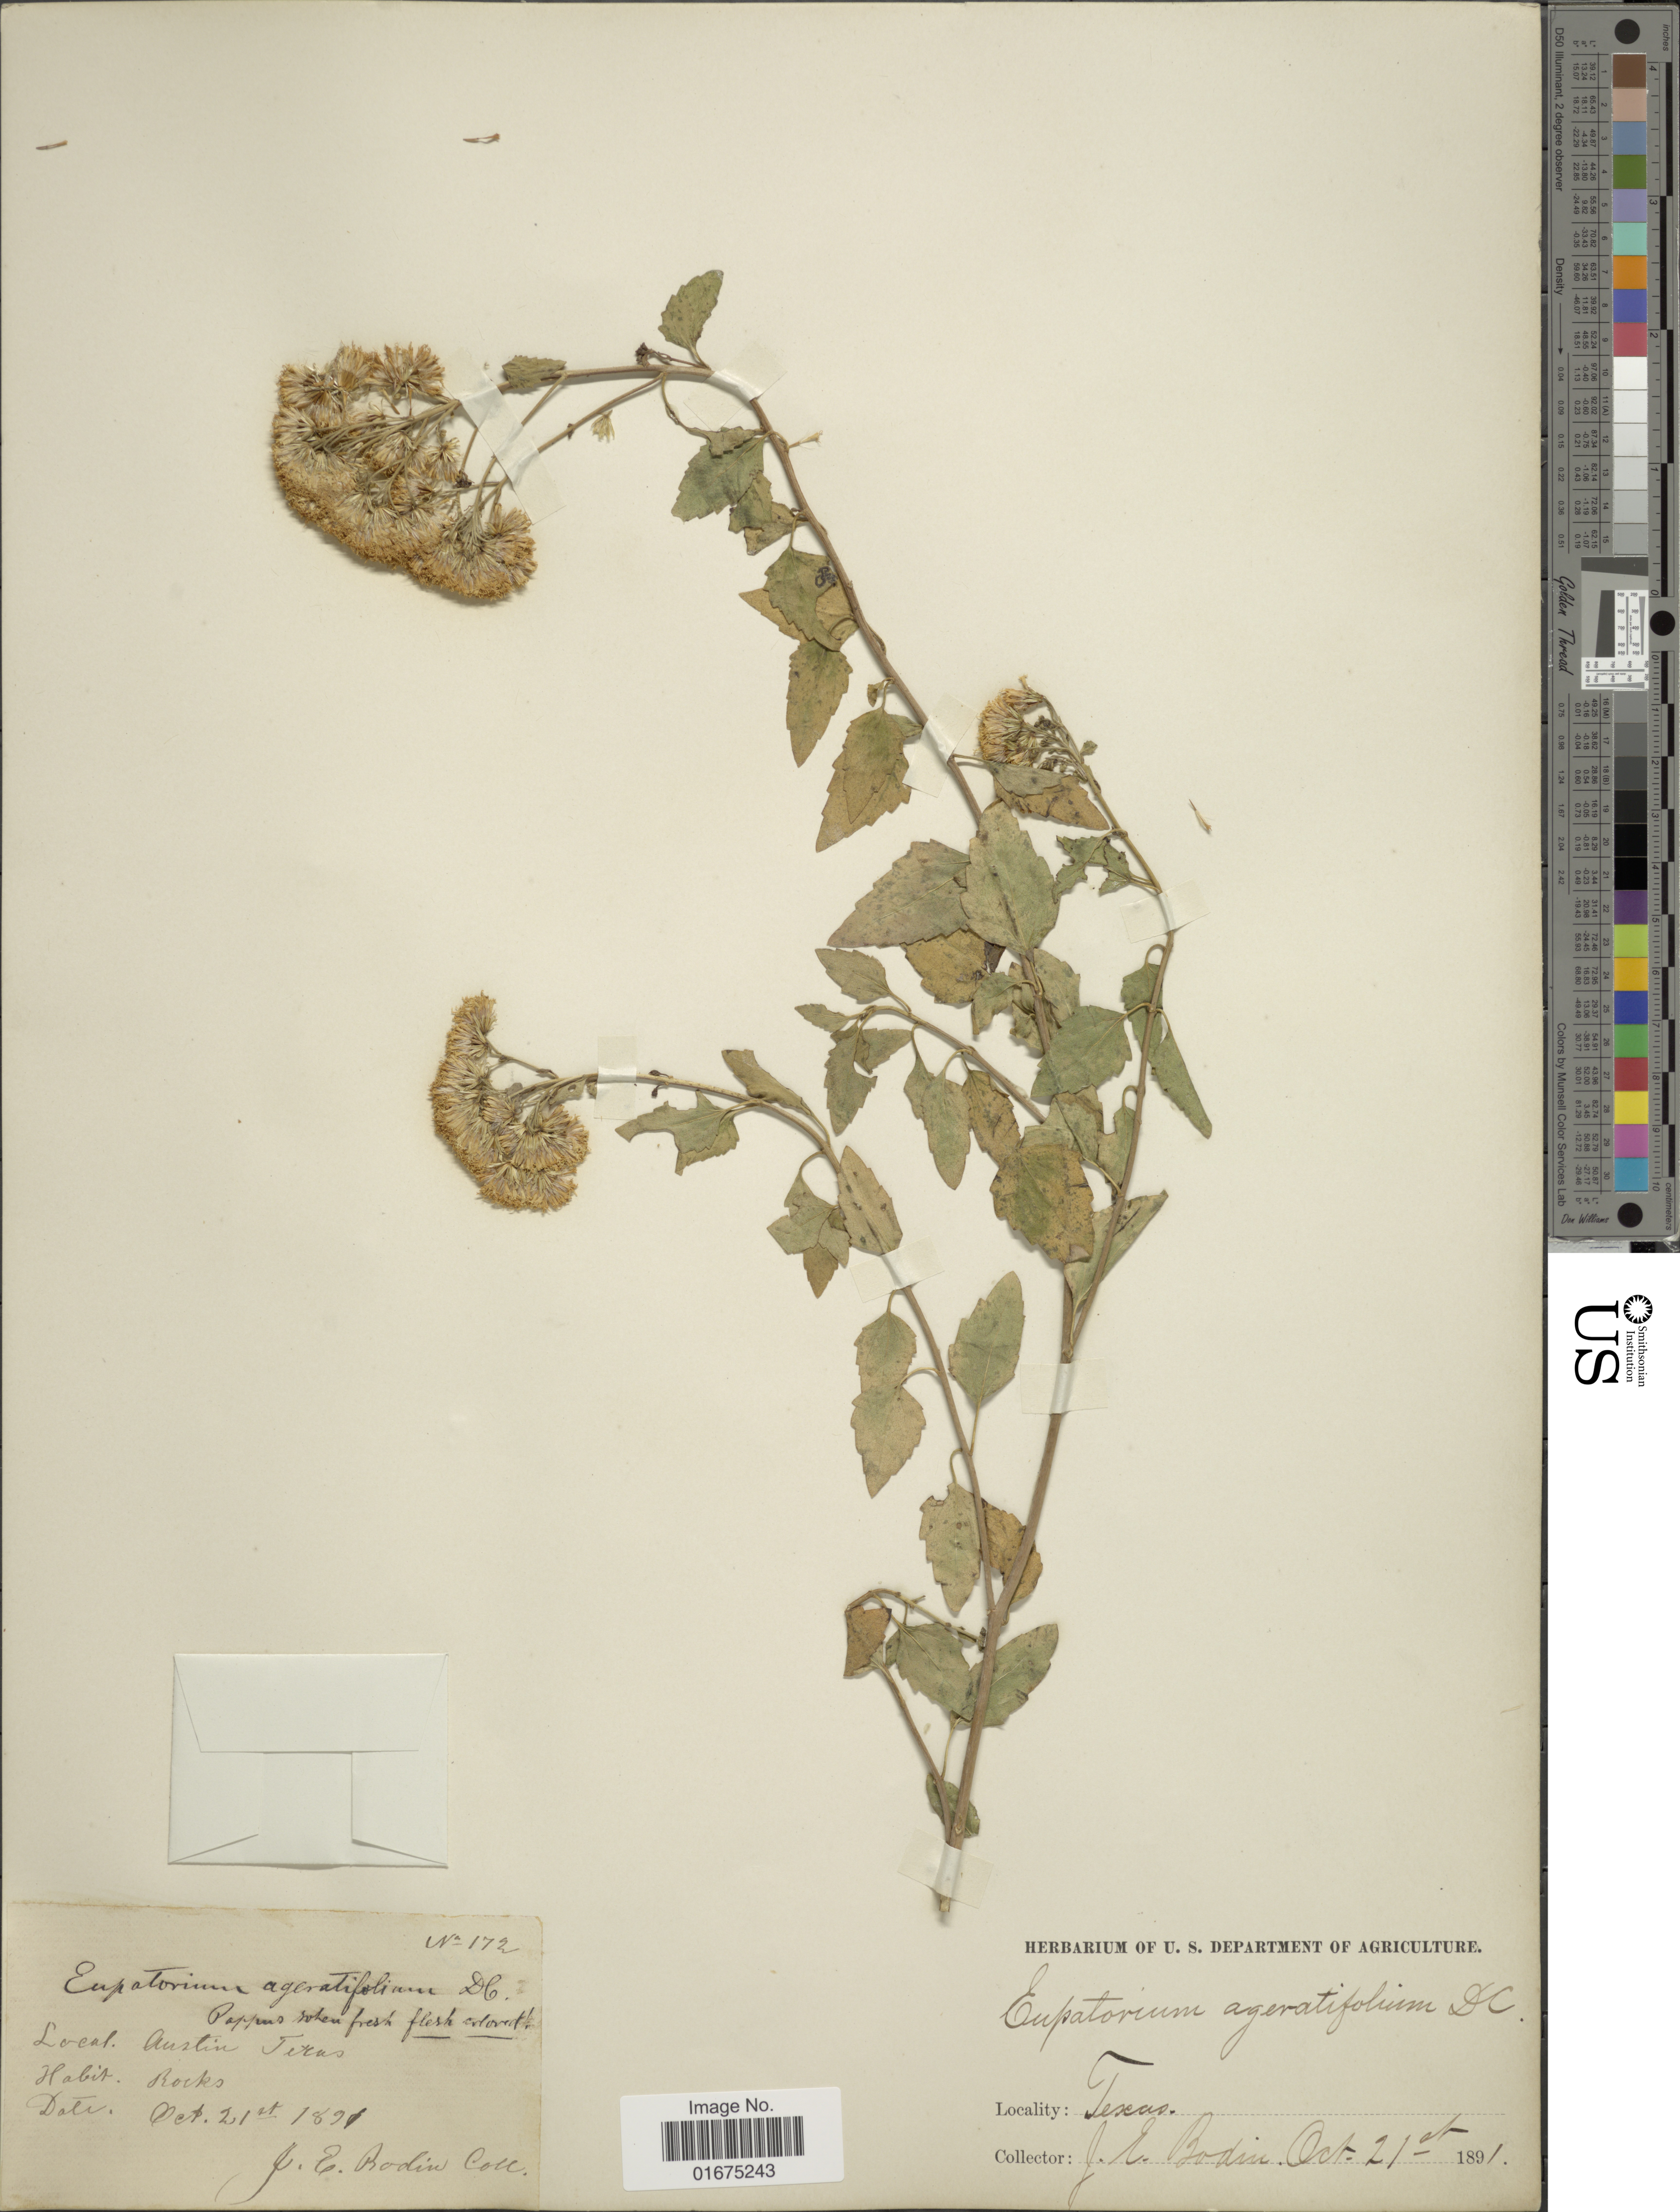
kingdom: Plantae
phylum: Tracheophyta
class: Magnoliopsida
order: Asterales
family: Asteraceae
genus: Ageratina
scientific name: Ageratina havanensis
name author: (Kunth) R.M. King & H. Rob.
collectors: J. E. Bodin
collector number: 172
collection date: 1891-10-21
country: United States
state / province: Texas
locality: Austin